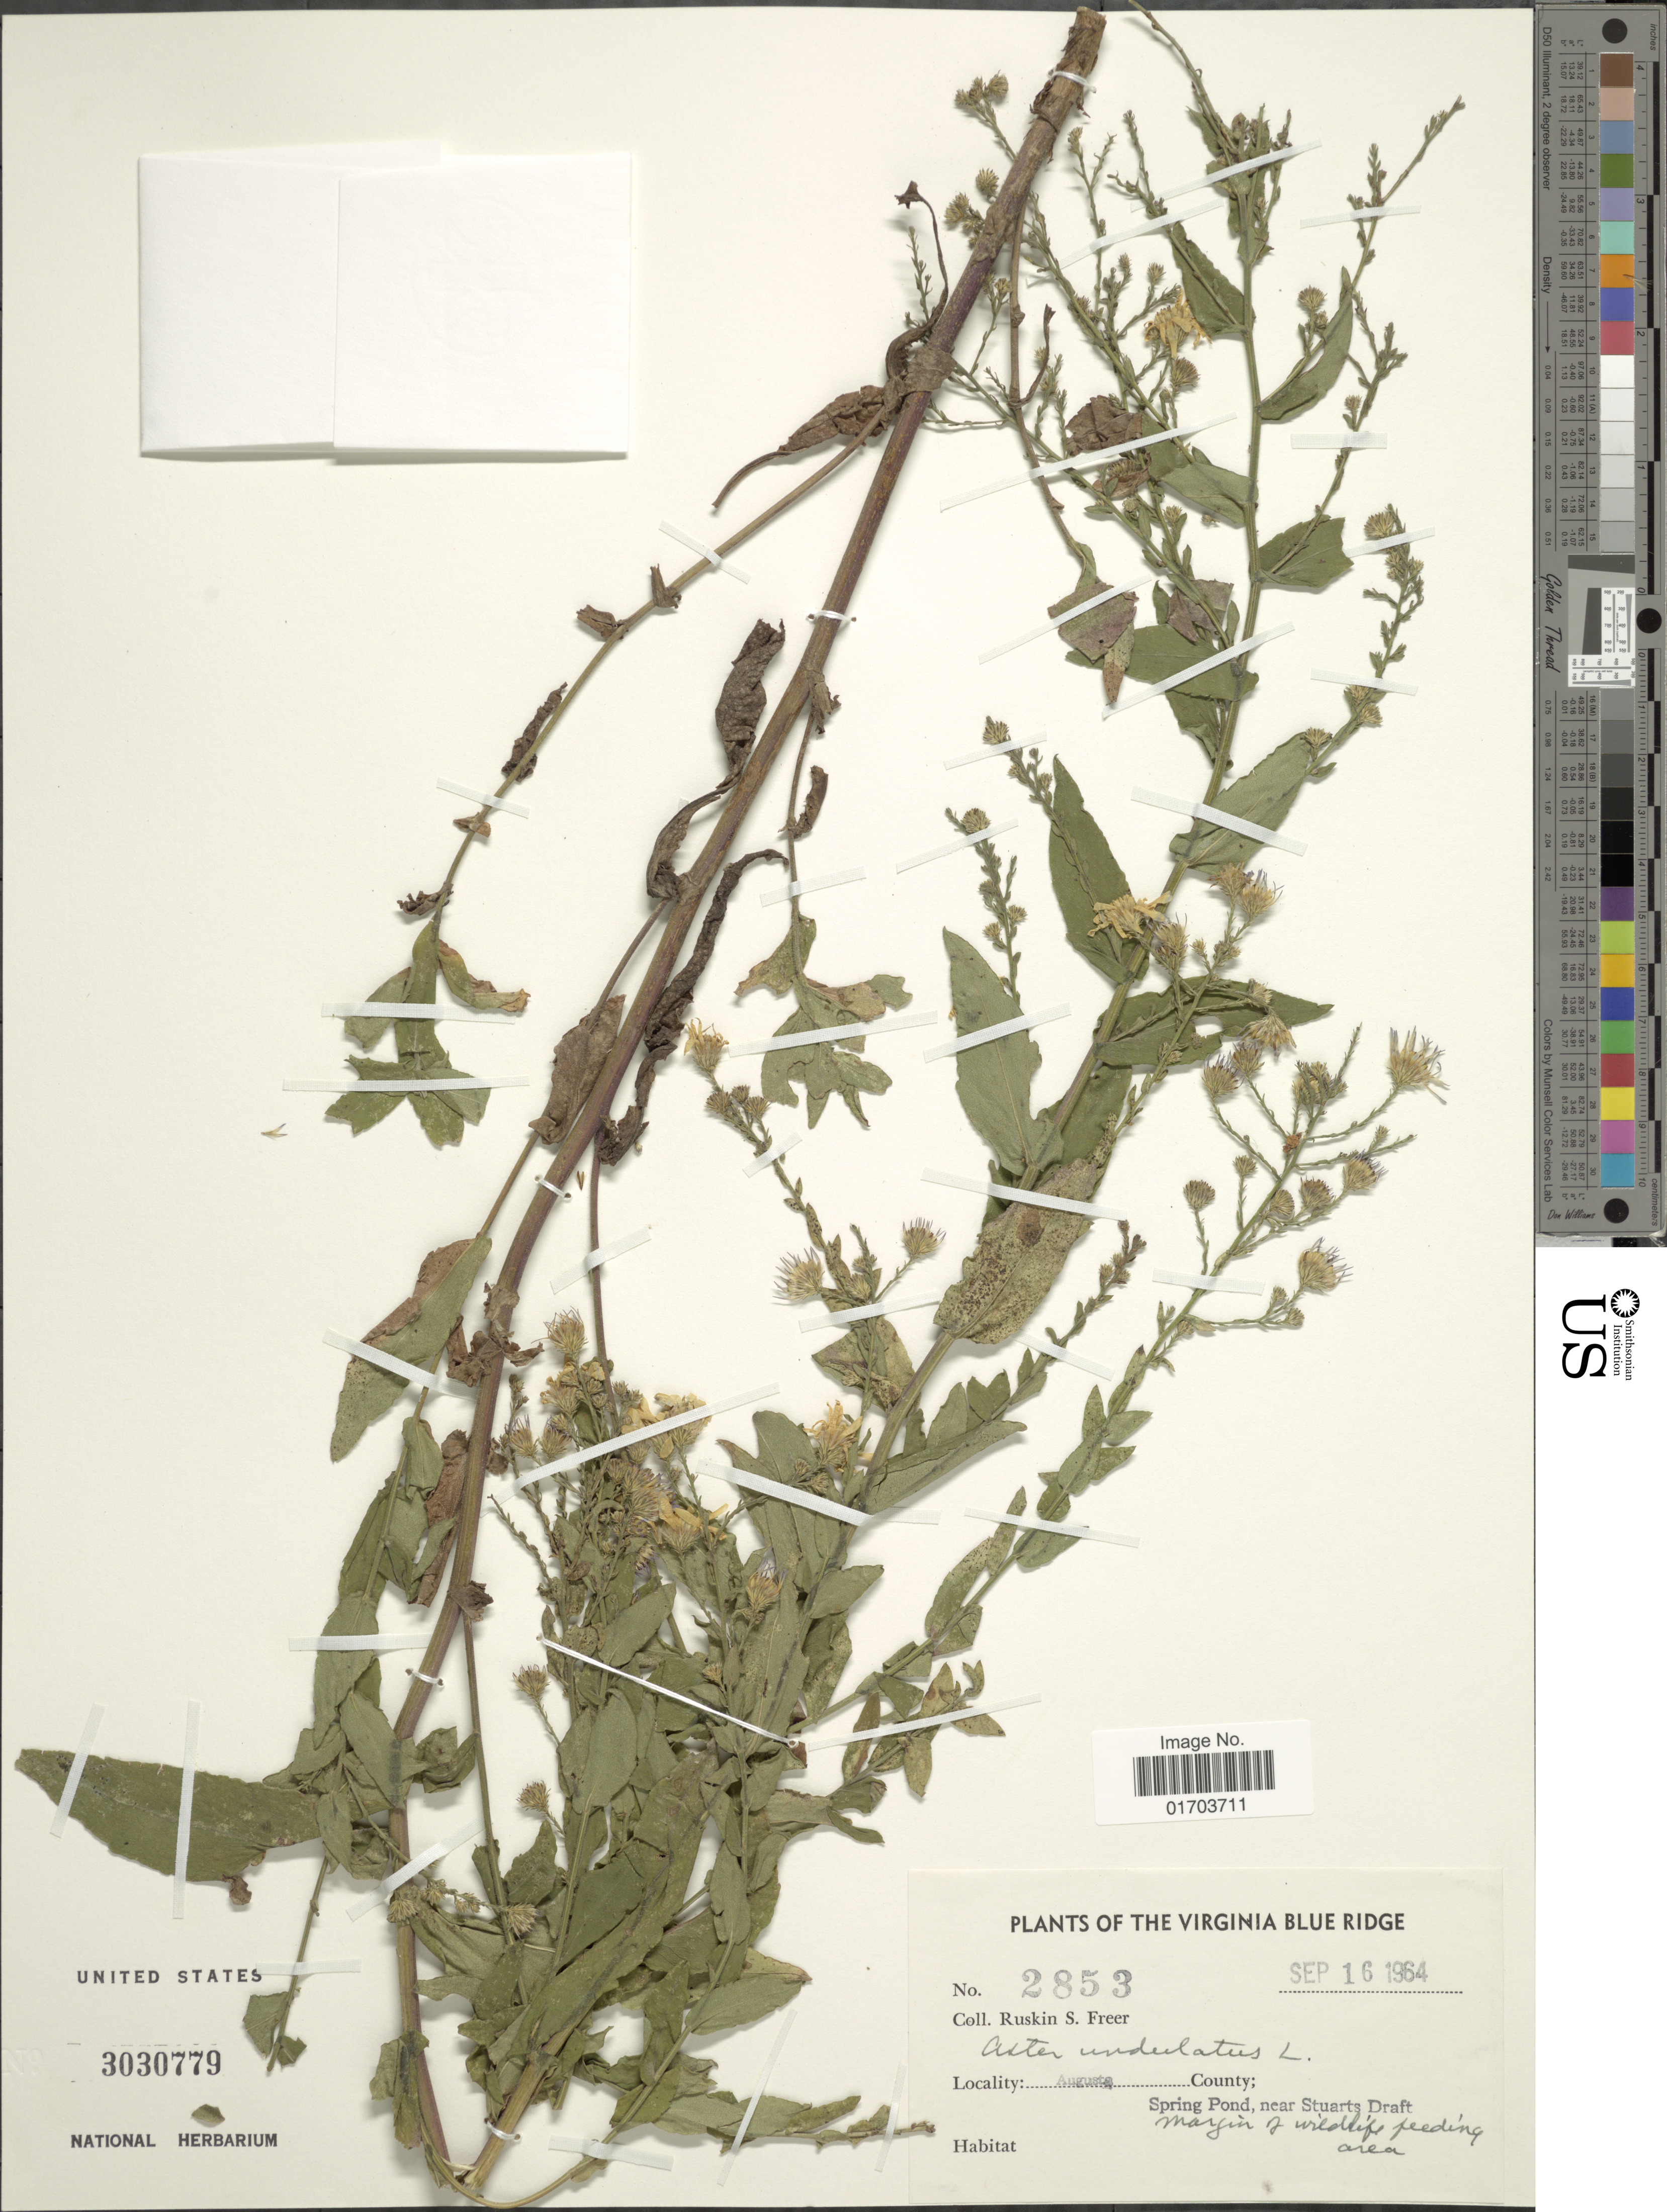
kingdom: Plantae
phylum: Tracheophyta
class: Magnoliopsida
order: Asterales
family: Asteraceae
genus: Symphyotrichum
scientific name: Symphyotrichum undulatum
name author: (L.) G.L. Nesom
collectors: R. Freer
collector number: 2853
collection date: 1964-09-16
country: United States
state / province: Virginia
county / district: Augusta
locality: Virginia Blue Ridge. Augusta County; Spring Pond, near Stuarts Draft. Margin of wildlife feeding area.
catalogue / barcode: US 3030779